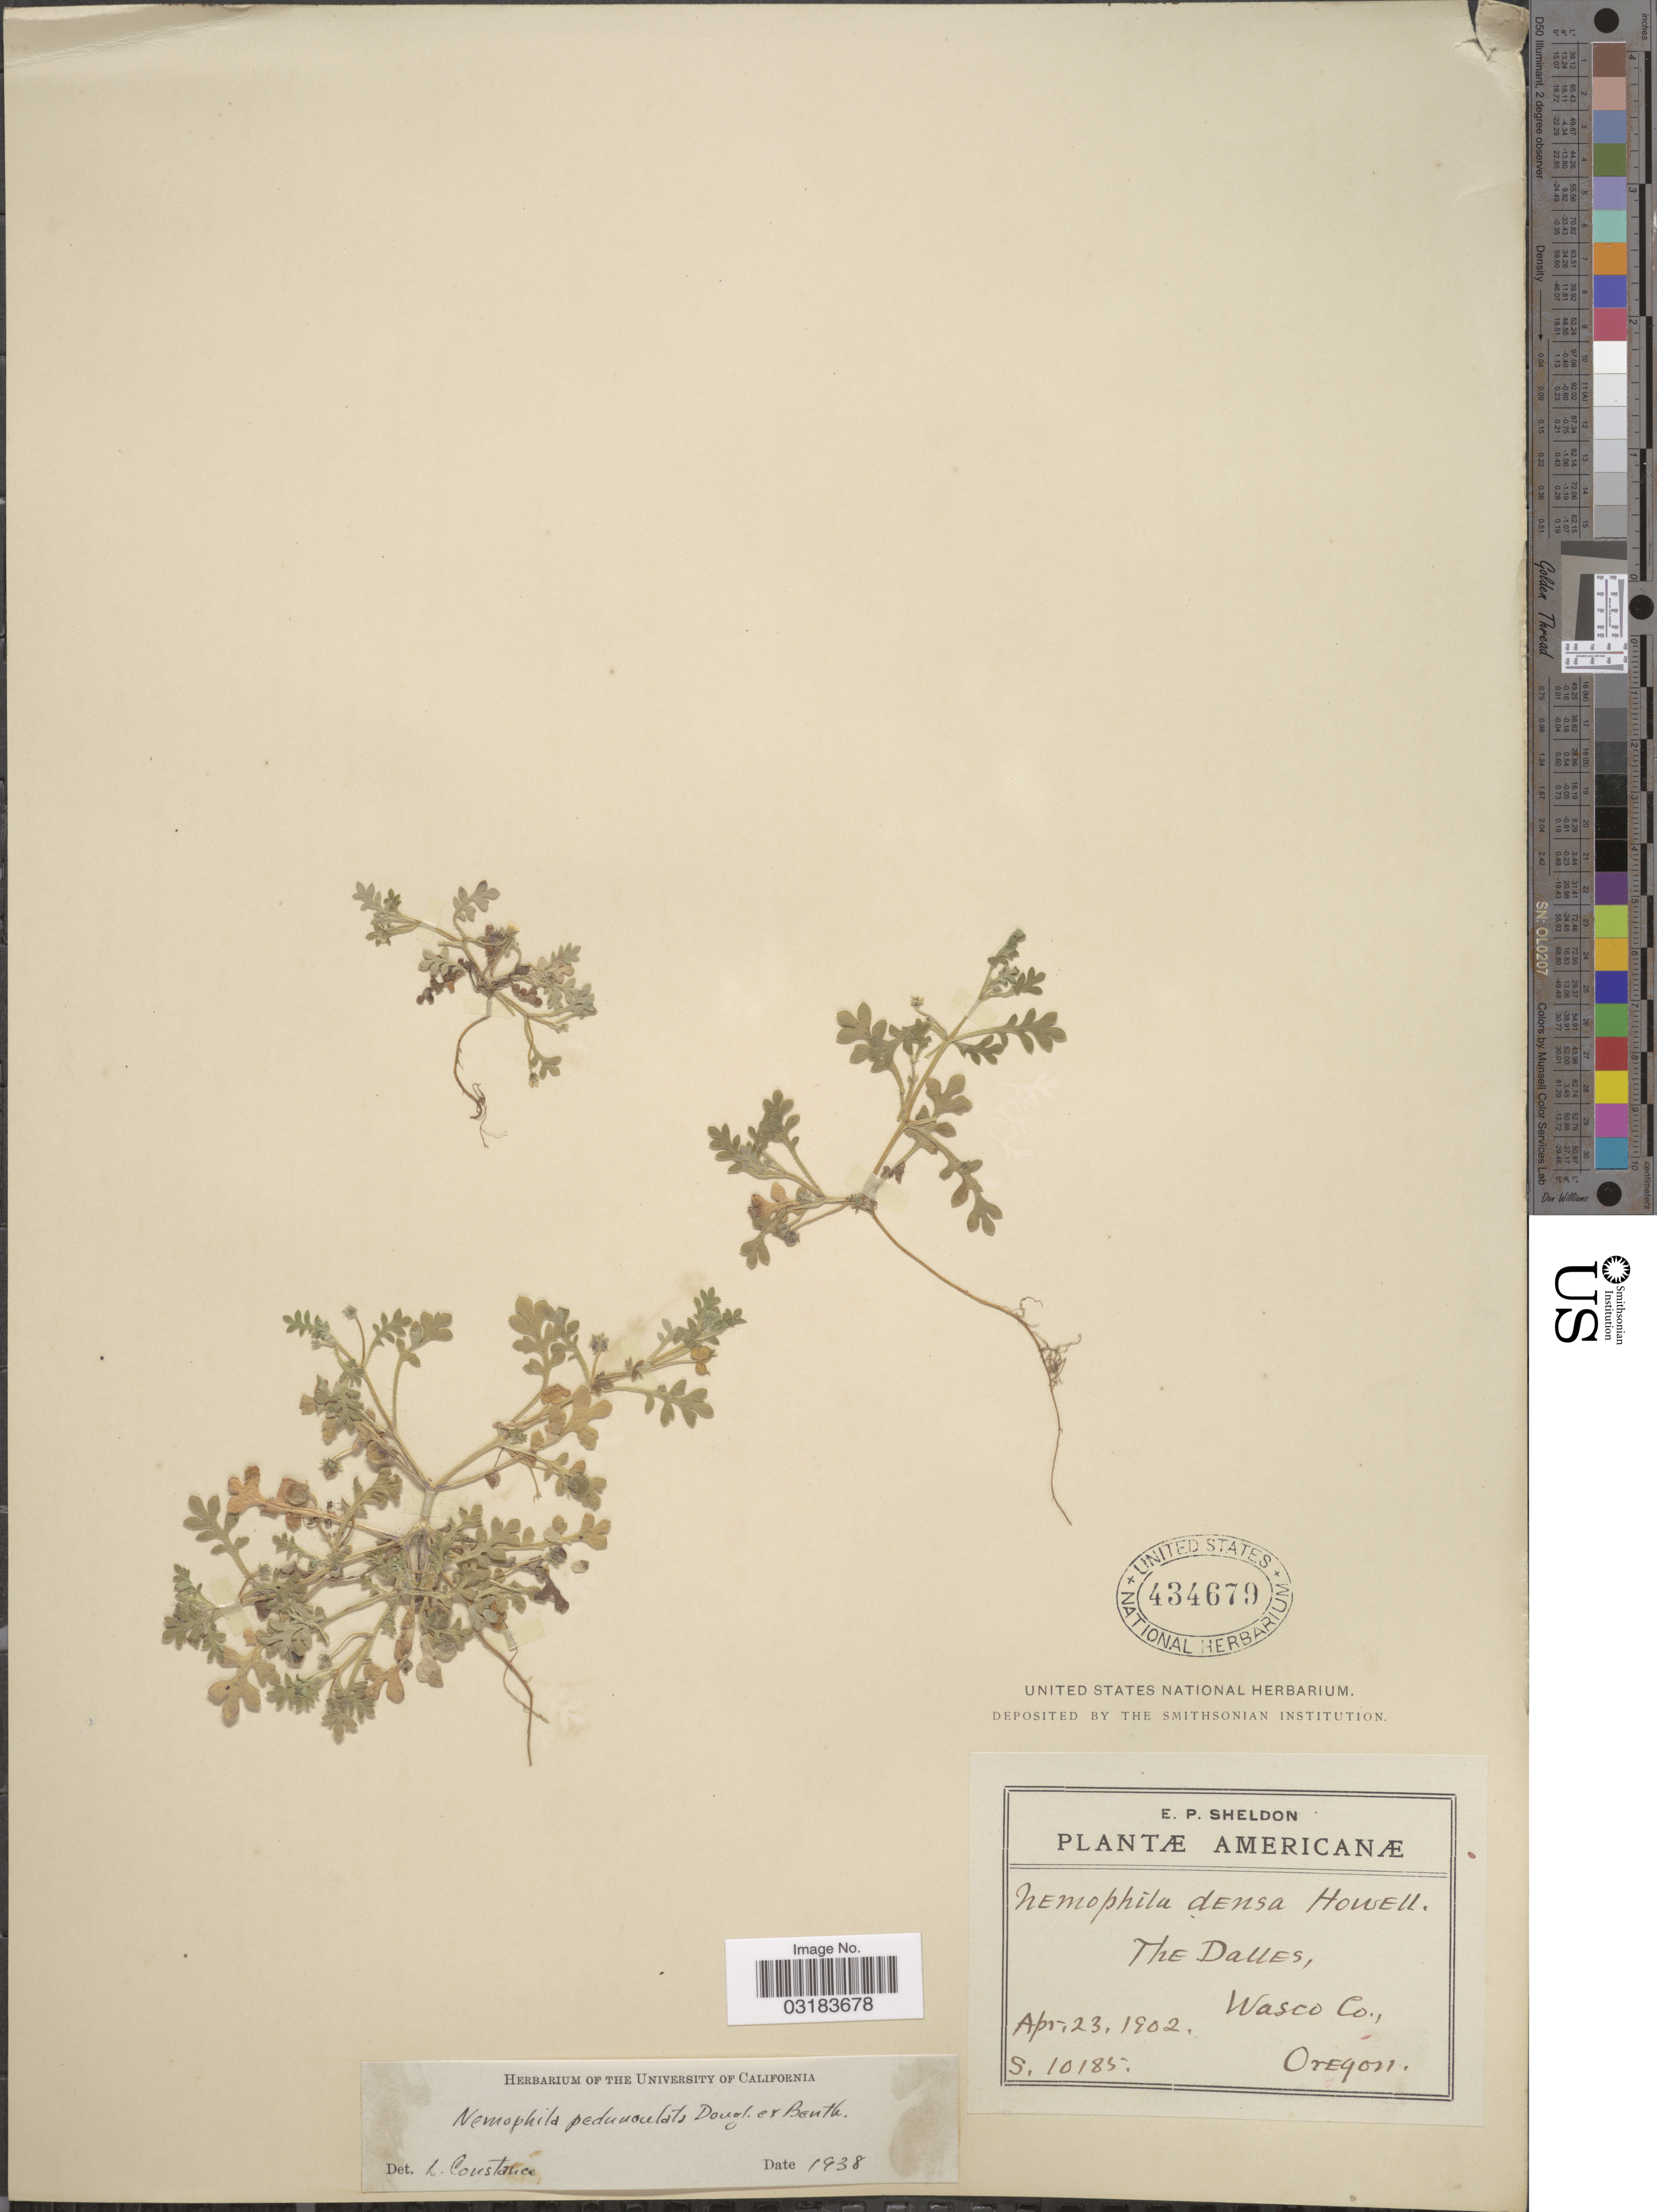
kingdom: Plantae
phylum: Tracheophyta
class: Magnoliopsida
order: Boraginales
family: Hydrophyllaceae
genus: Nemophila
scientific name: Nemophila pedunculata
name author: Douglas ex Benth.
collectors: E. P. Sheldon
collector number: S10185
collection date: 1902-04-23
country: United States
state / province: Oregon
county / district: Wasco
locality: The Dalles, Wasco Co.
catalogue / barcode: US 434679